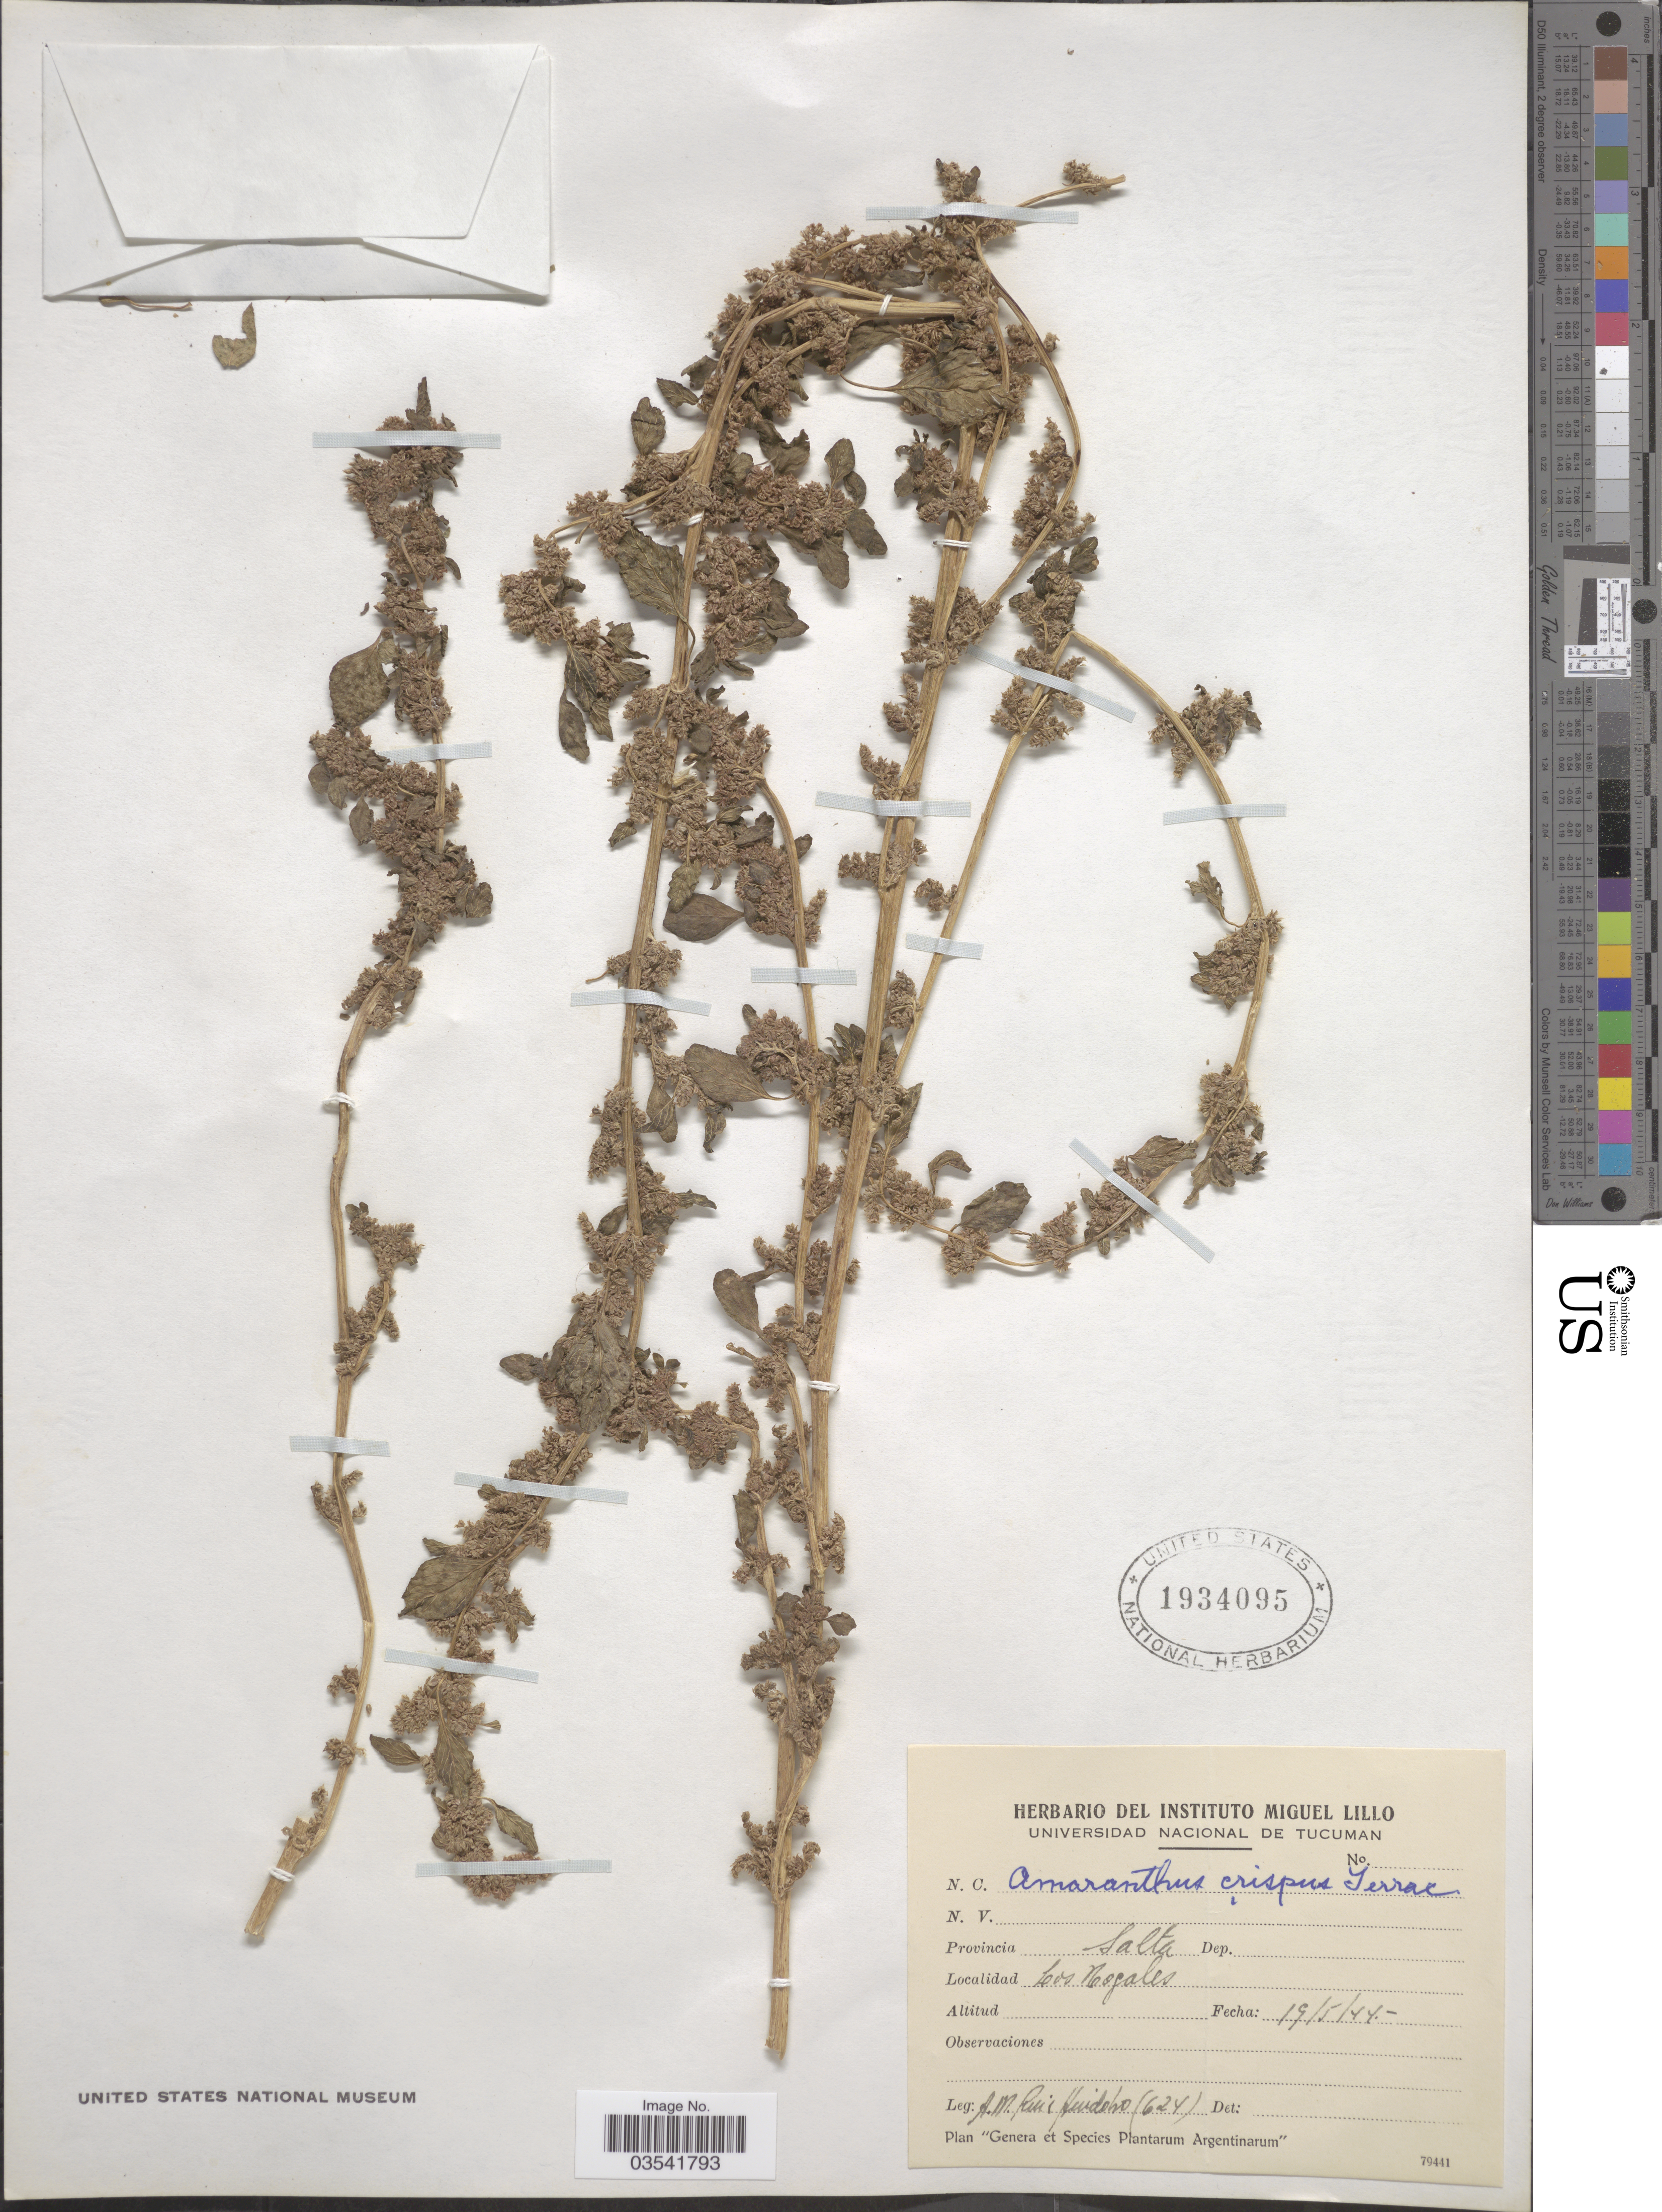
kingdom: Plantae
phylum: Tracheophyta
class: Magnoliopsida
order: Caryophyllales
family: Amaranthaceae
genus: Amaranthus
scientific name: Amaranthus crispus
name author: (Lesp. & Thévenau) A. Braun ex J.M. Coult. & S. Watson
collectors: A. Ruiz Huidobo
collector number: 624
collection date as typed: Transcribed d/m/y: 19/5/44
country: Argentina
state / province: Salta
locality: Los Nogales.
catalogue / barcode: US 1934095